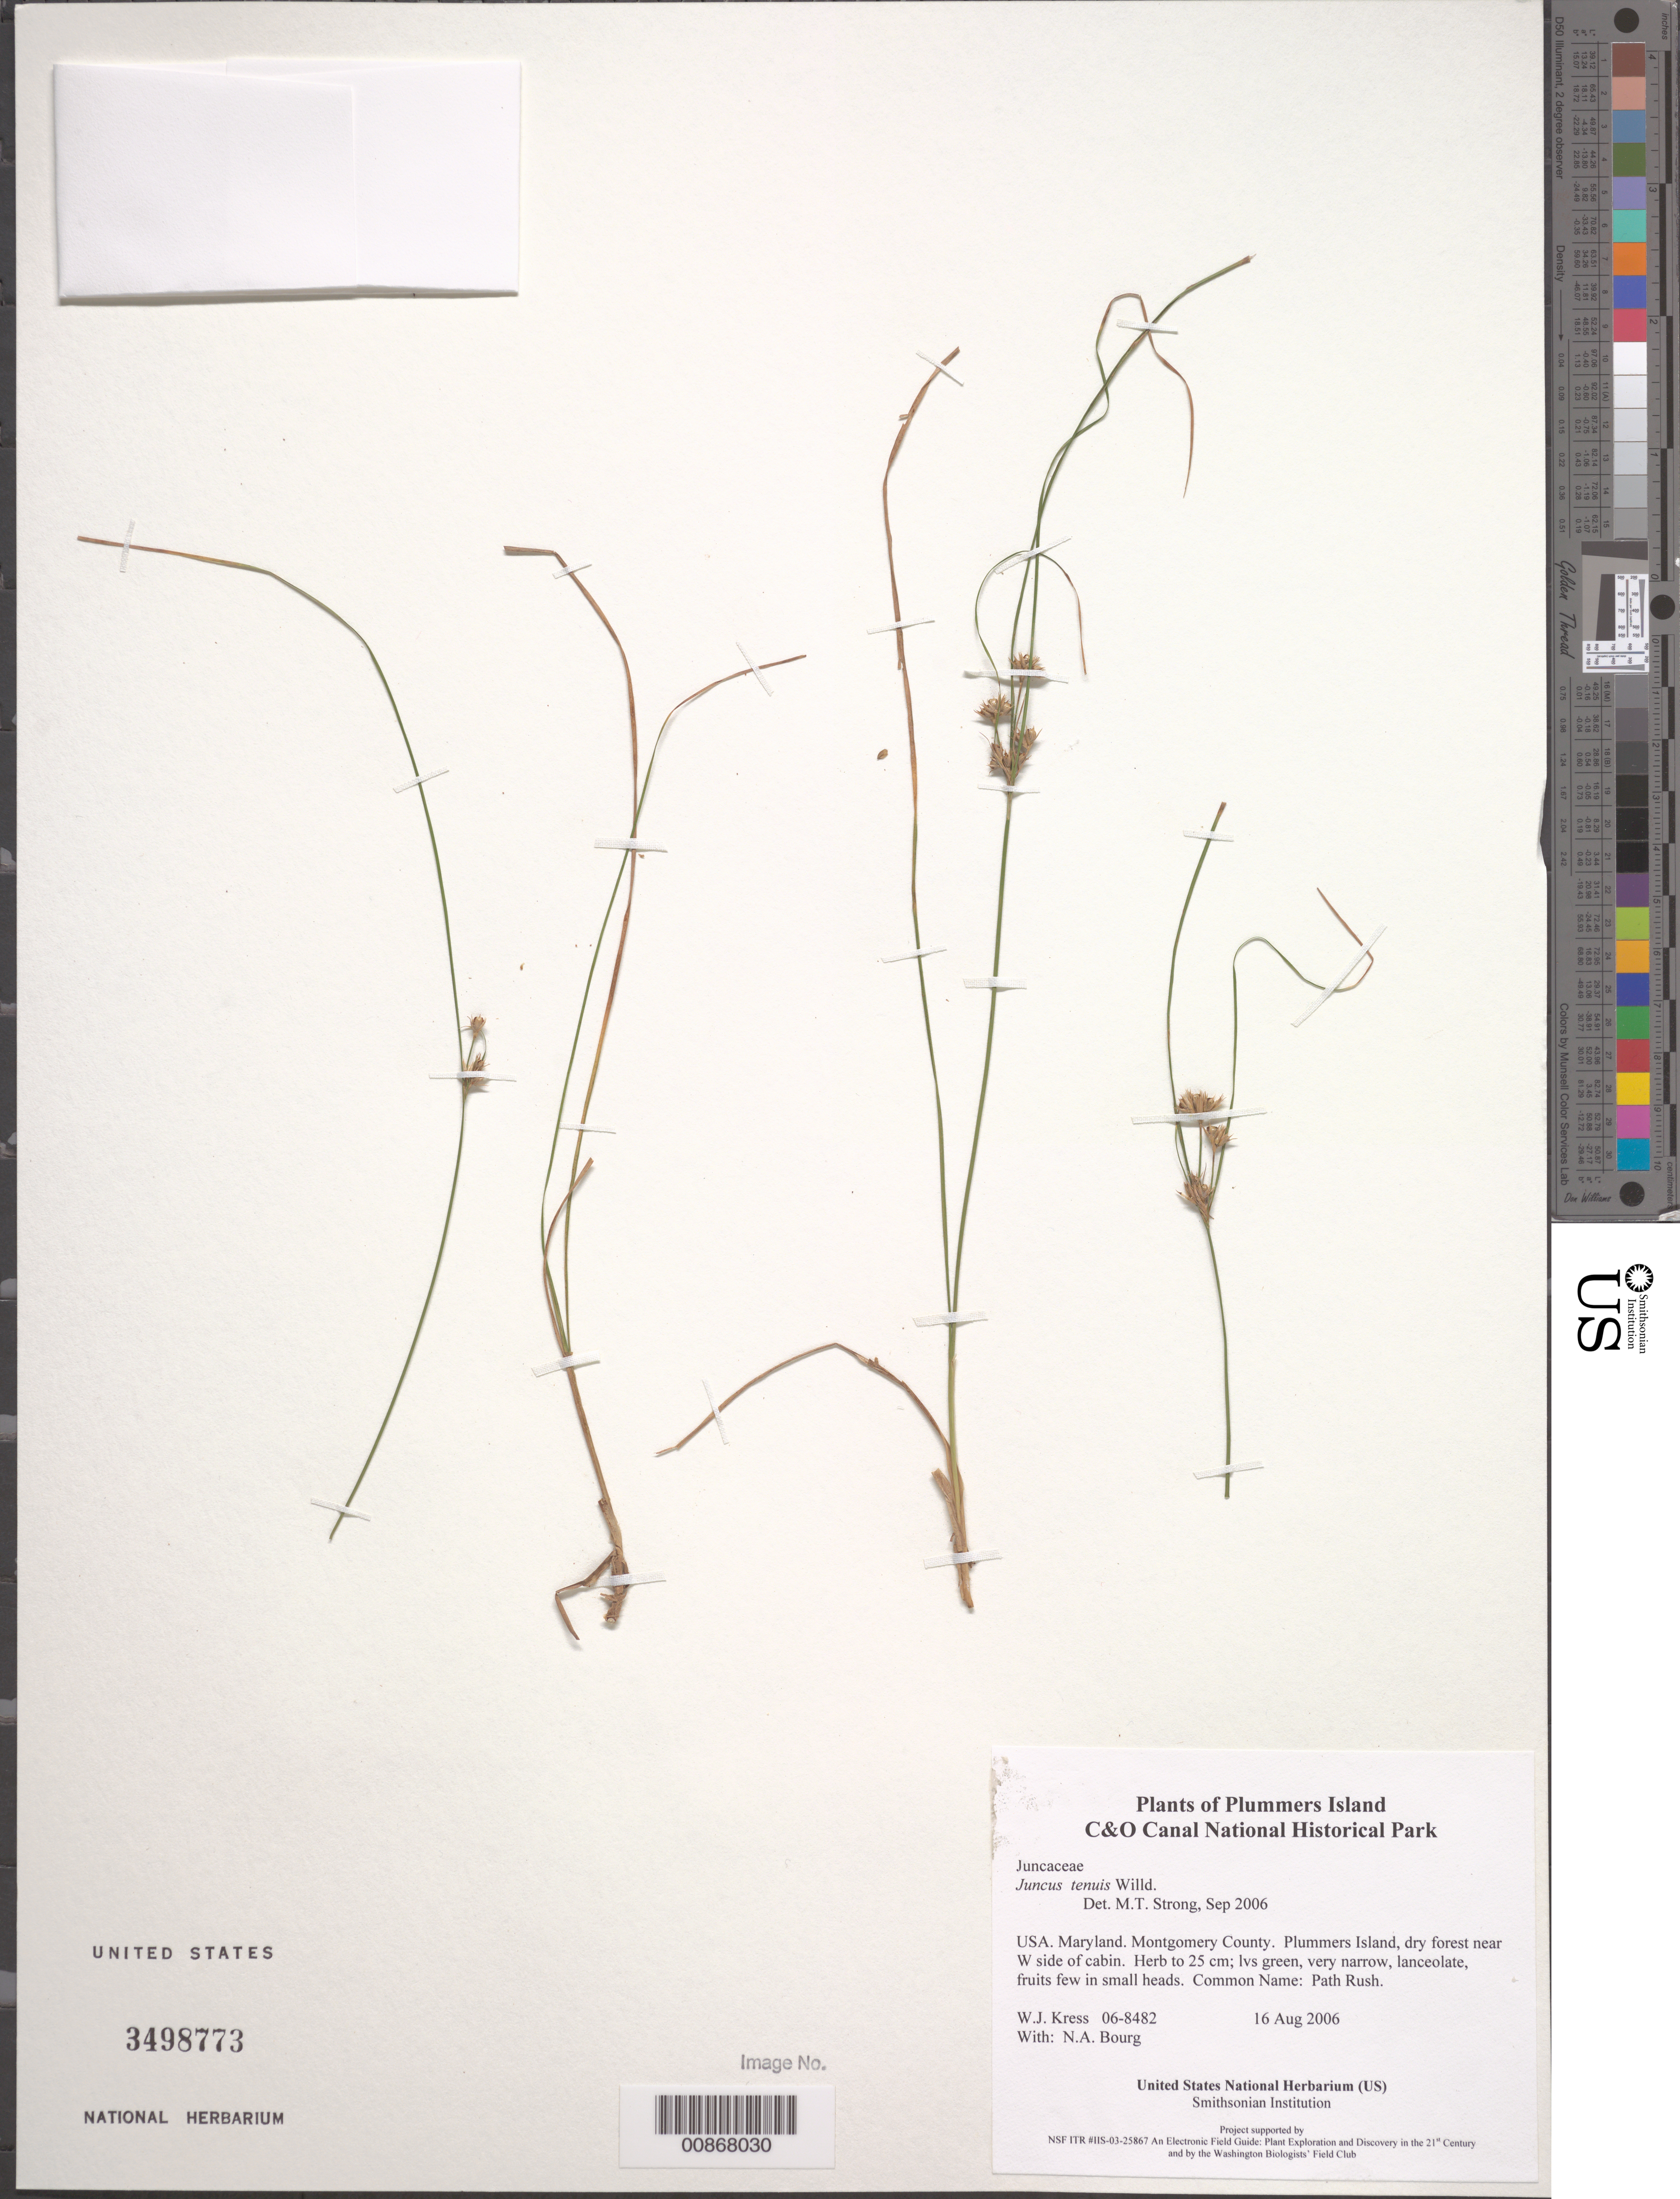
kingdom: Plantae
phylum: Tracheophyta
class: Liliopsida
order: Poales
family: Juncaceae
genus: Juncus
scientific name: Juncus tenuis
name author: Willd.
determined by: Strong, M. T., (US), Smithsonian Institution - National Museum of Natural History (UNITED STATES)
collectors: W. J. Kress & N. A. Bourg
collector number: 06-8482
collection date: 2006-08-16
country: United States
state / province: Maryland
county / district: Montgomery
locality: Chesapeake and Ohio Canal National Historical Park, Plummers Island, dry forest near W side of cabin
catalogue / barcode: US 3498773